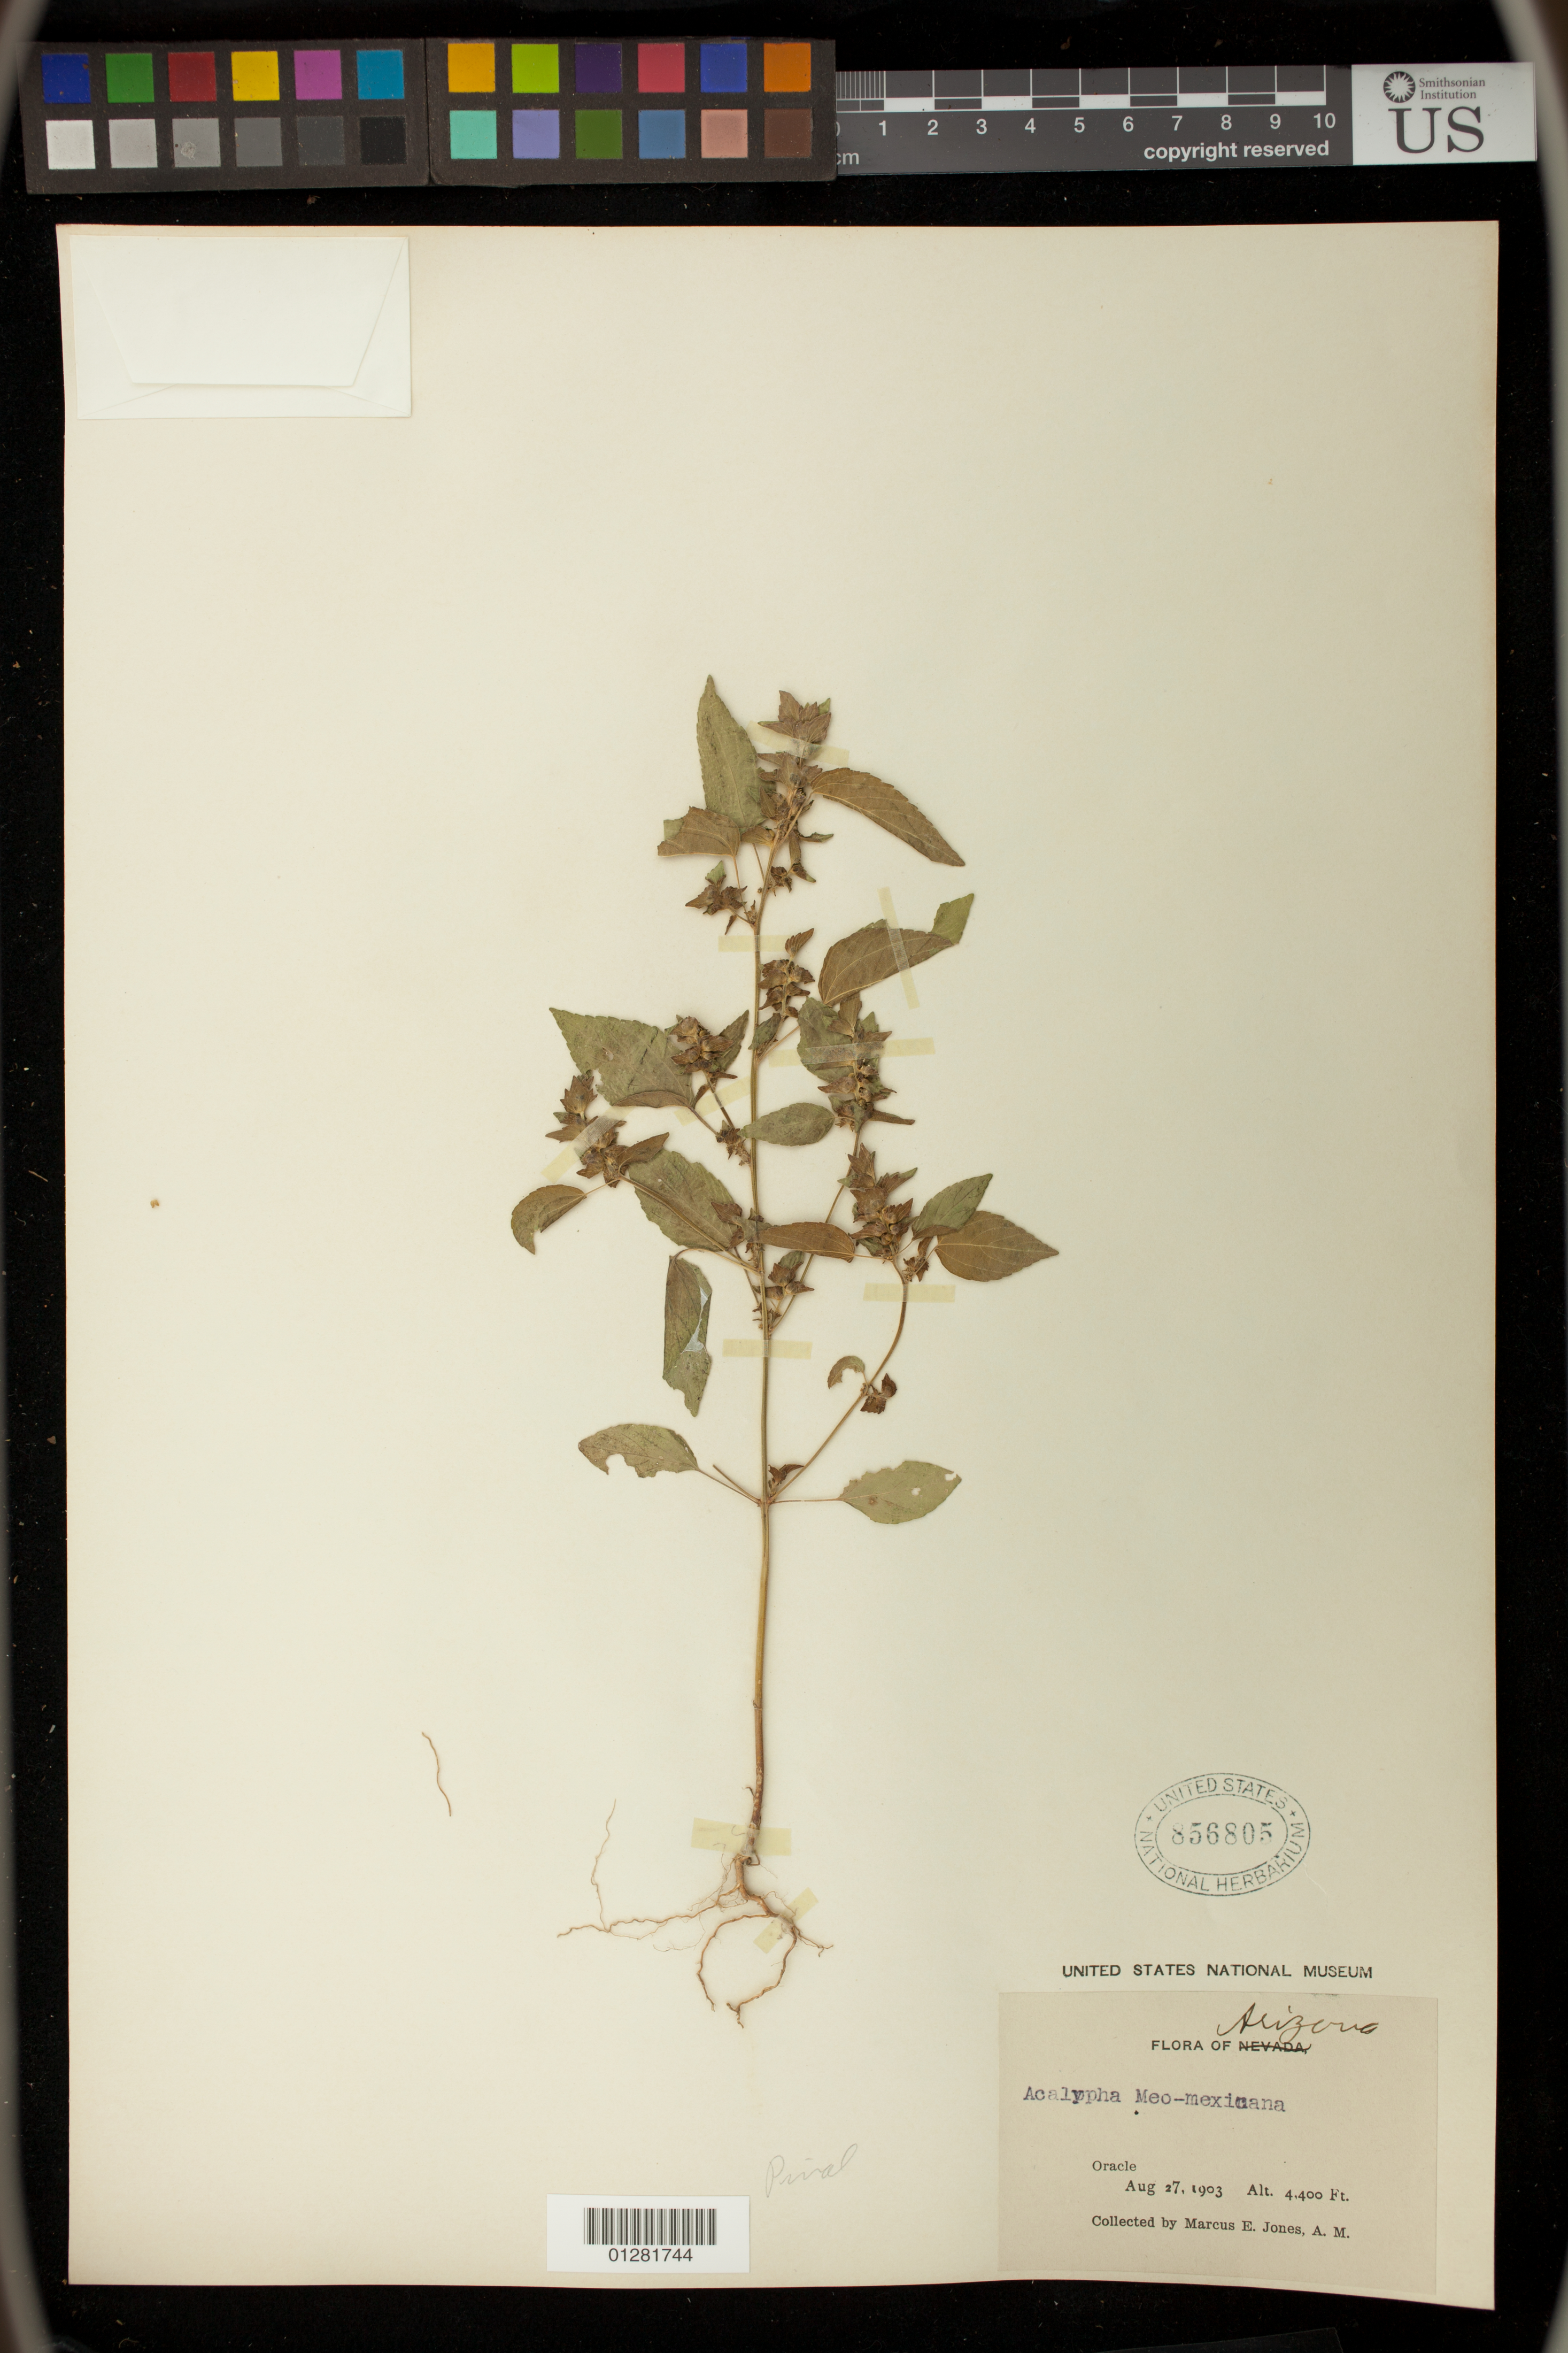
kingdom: Plantae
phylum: Tracheophyta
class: Magnoliopsida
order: Malpighiales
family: Euphorbiaceae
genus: Acalypha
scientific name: Acalypha neomexicana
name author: Müll. Arg.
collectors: M. E. Jones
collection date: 1903-08-27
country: United States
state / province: Arizona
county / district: Pinal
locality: Oracle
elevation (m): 1341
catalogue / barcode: US 856805